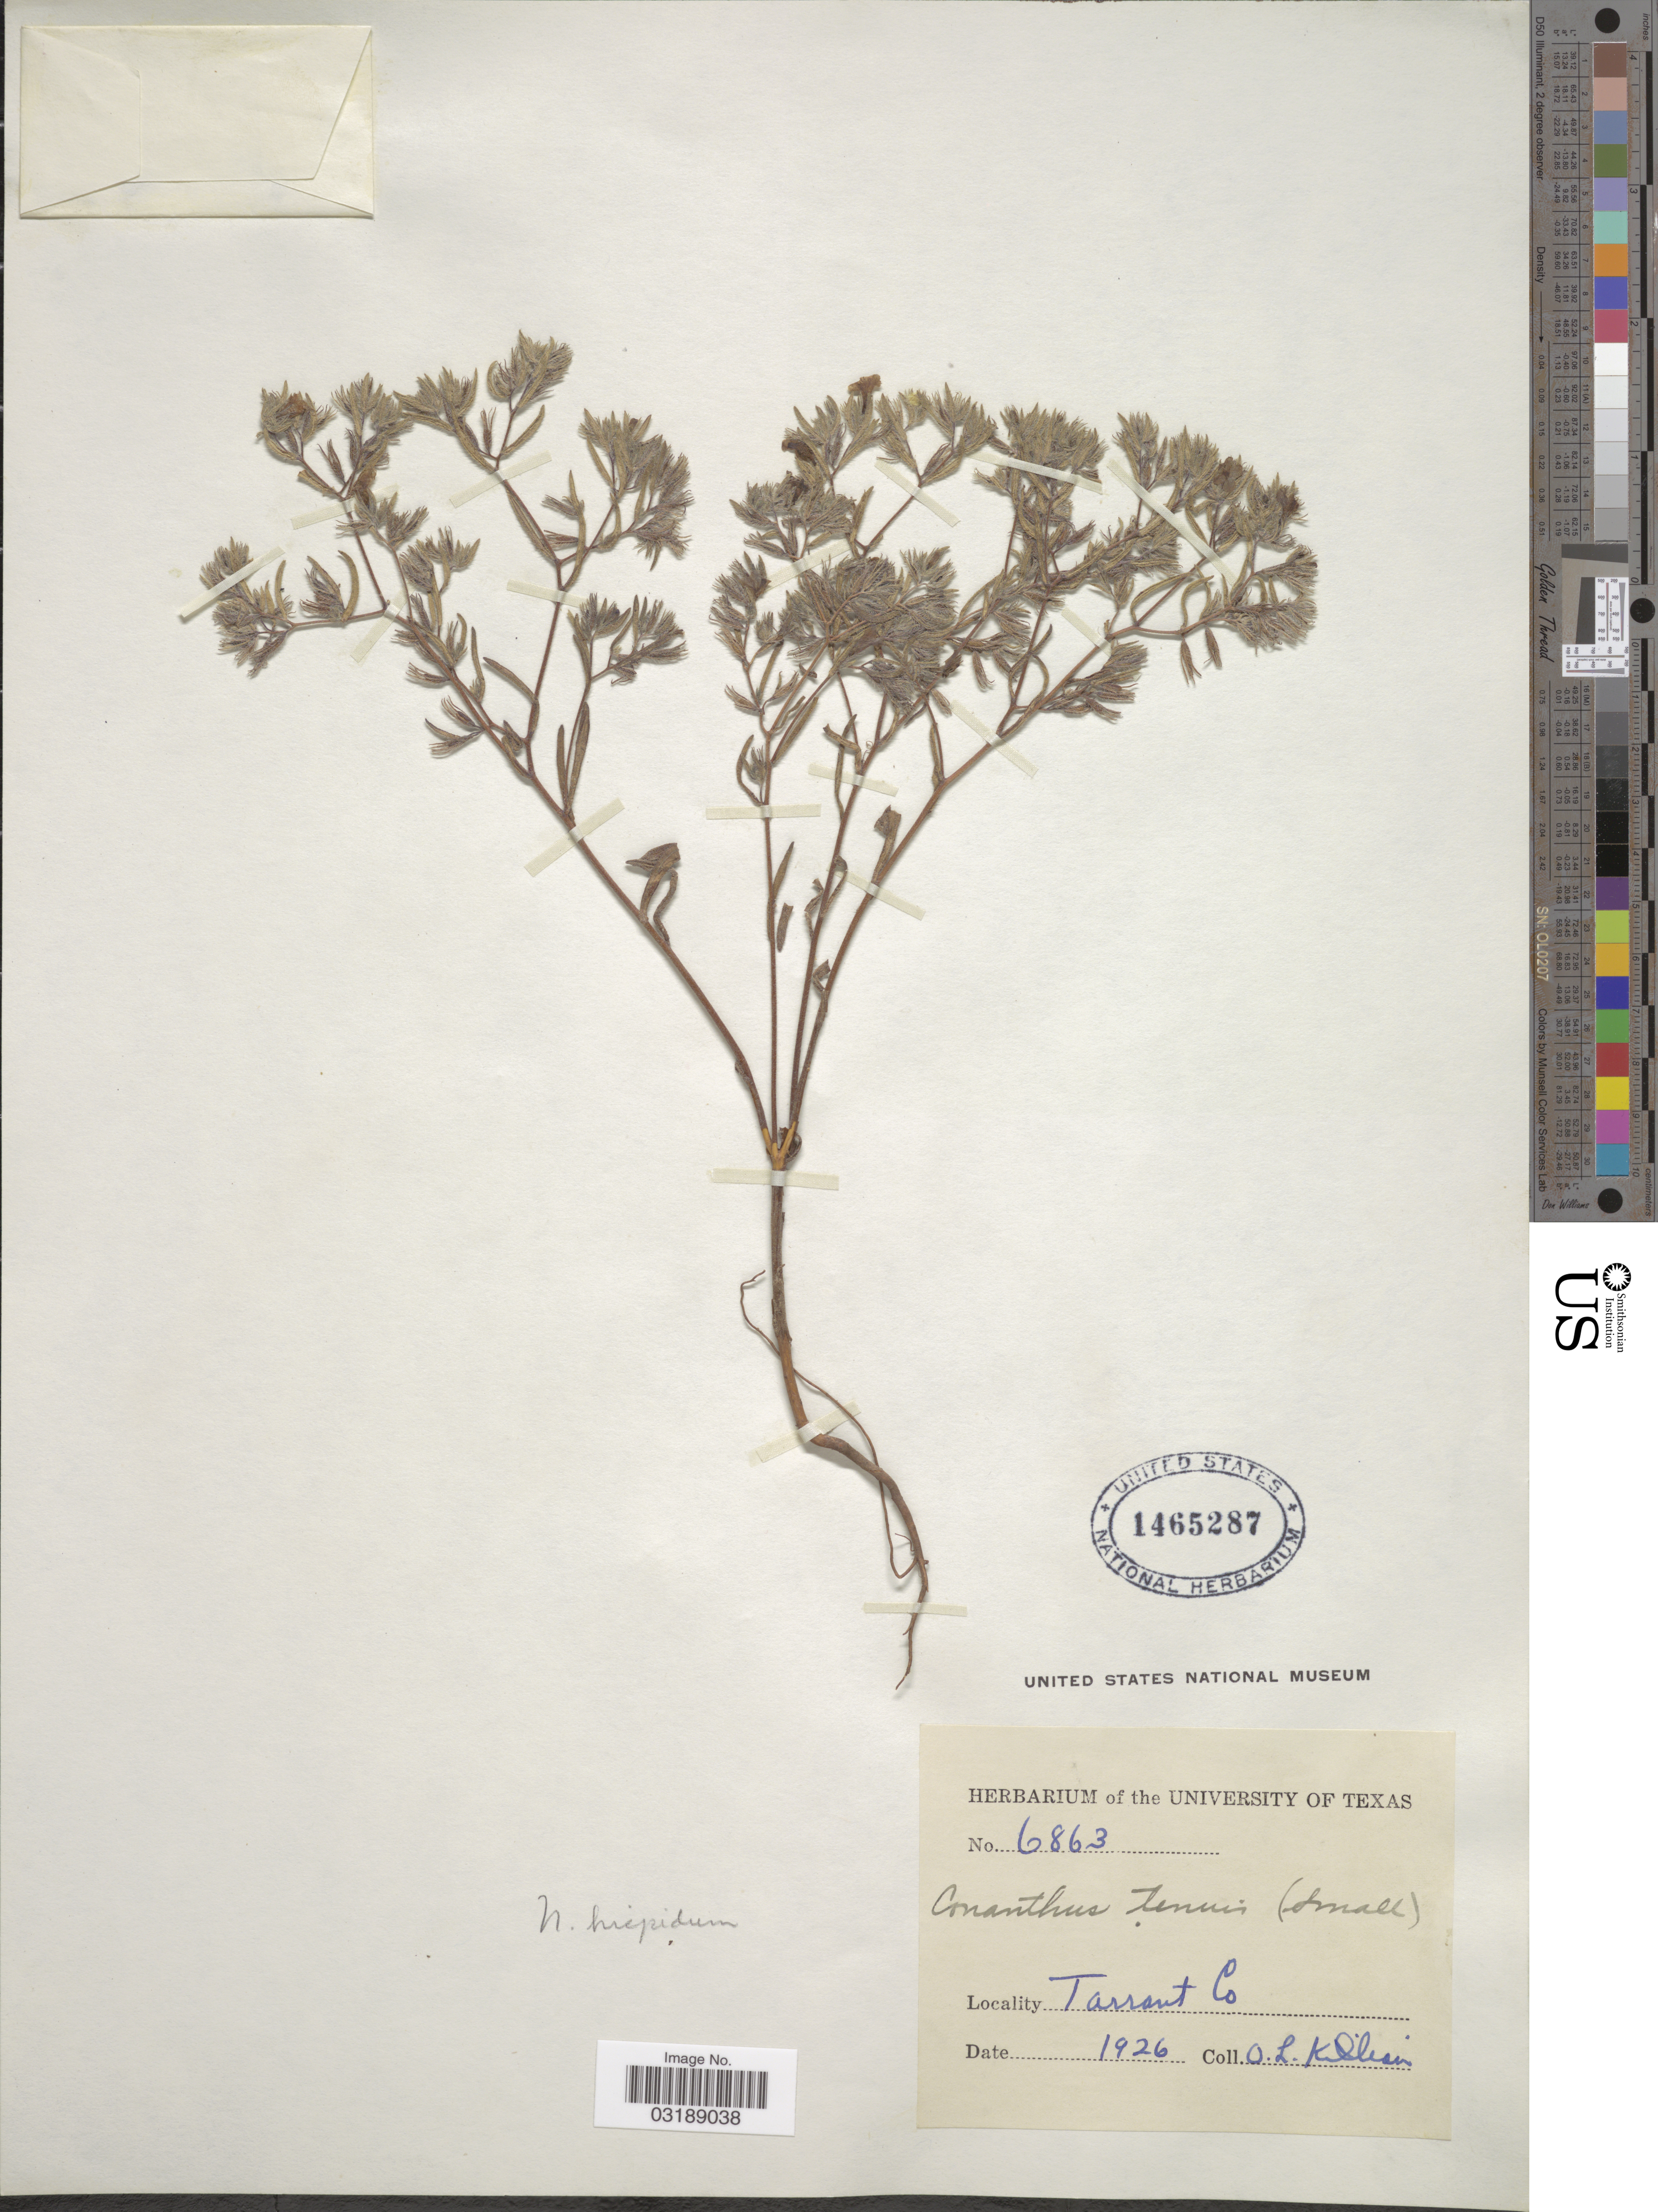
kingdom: Plantae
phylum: Tracheophyta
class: Magnoliopsida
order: Boraginales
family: Namaceae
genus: Nama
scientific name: Nama hispida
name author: A. Gray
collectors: O. Killian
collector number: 6863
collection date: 1926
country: United States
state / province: Texas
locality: Tarrant Co.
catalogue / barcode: US 1465287